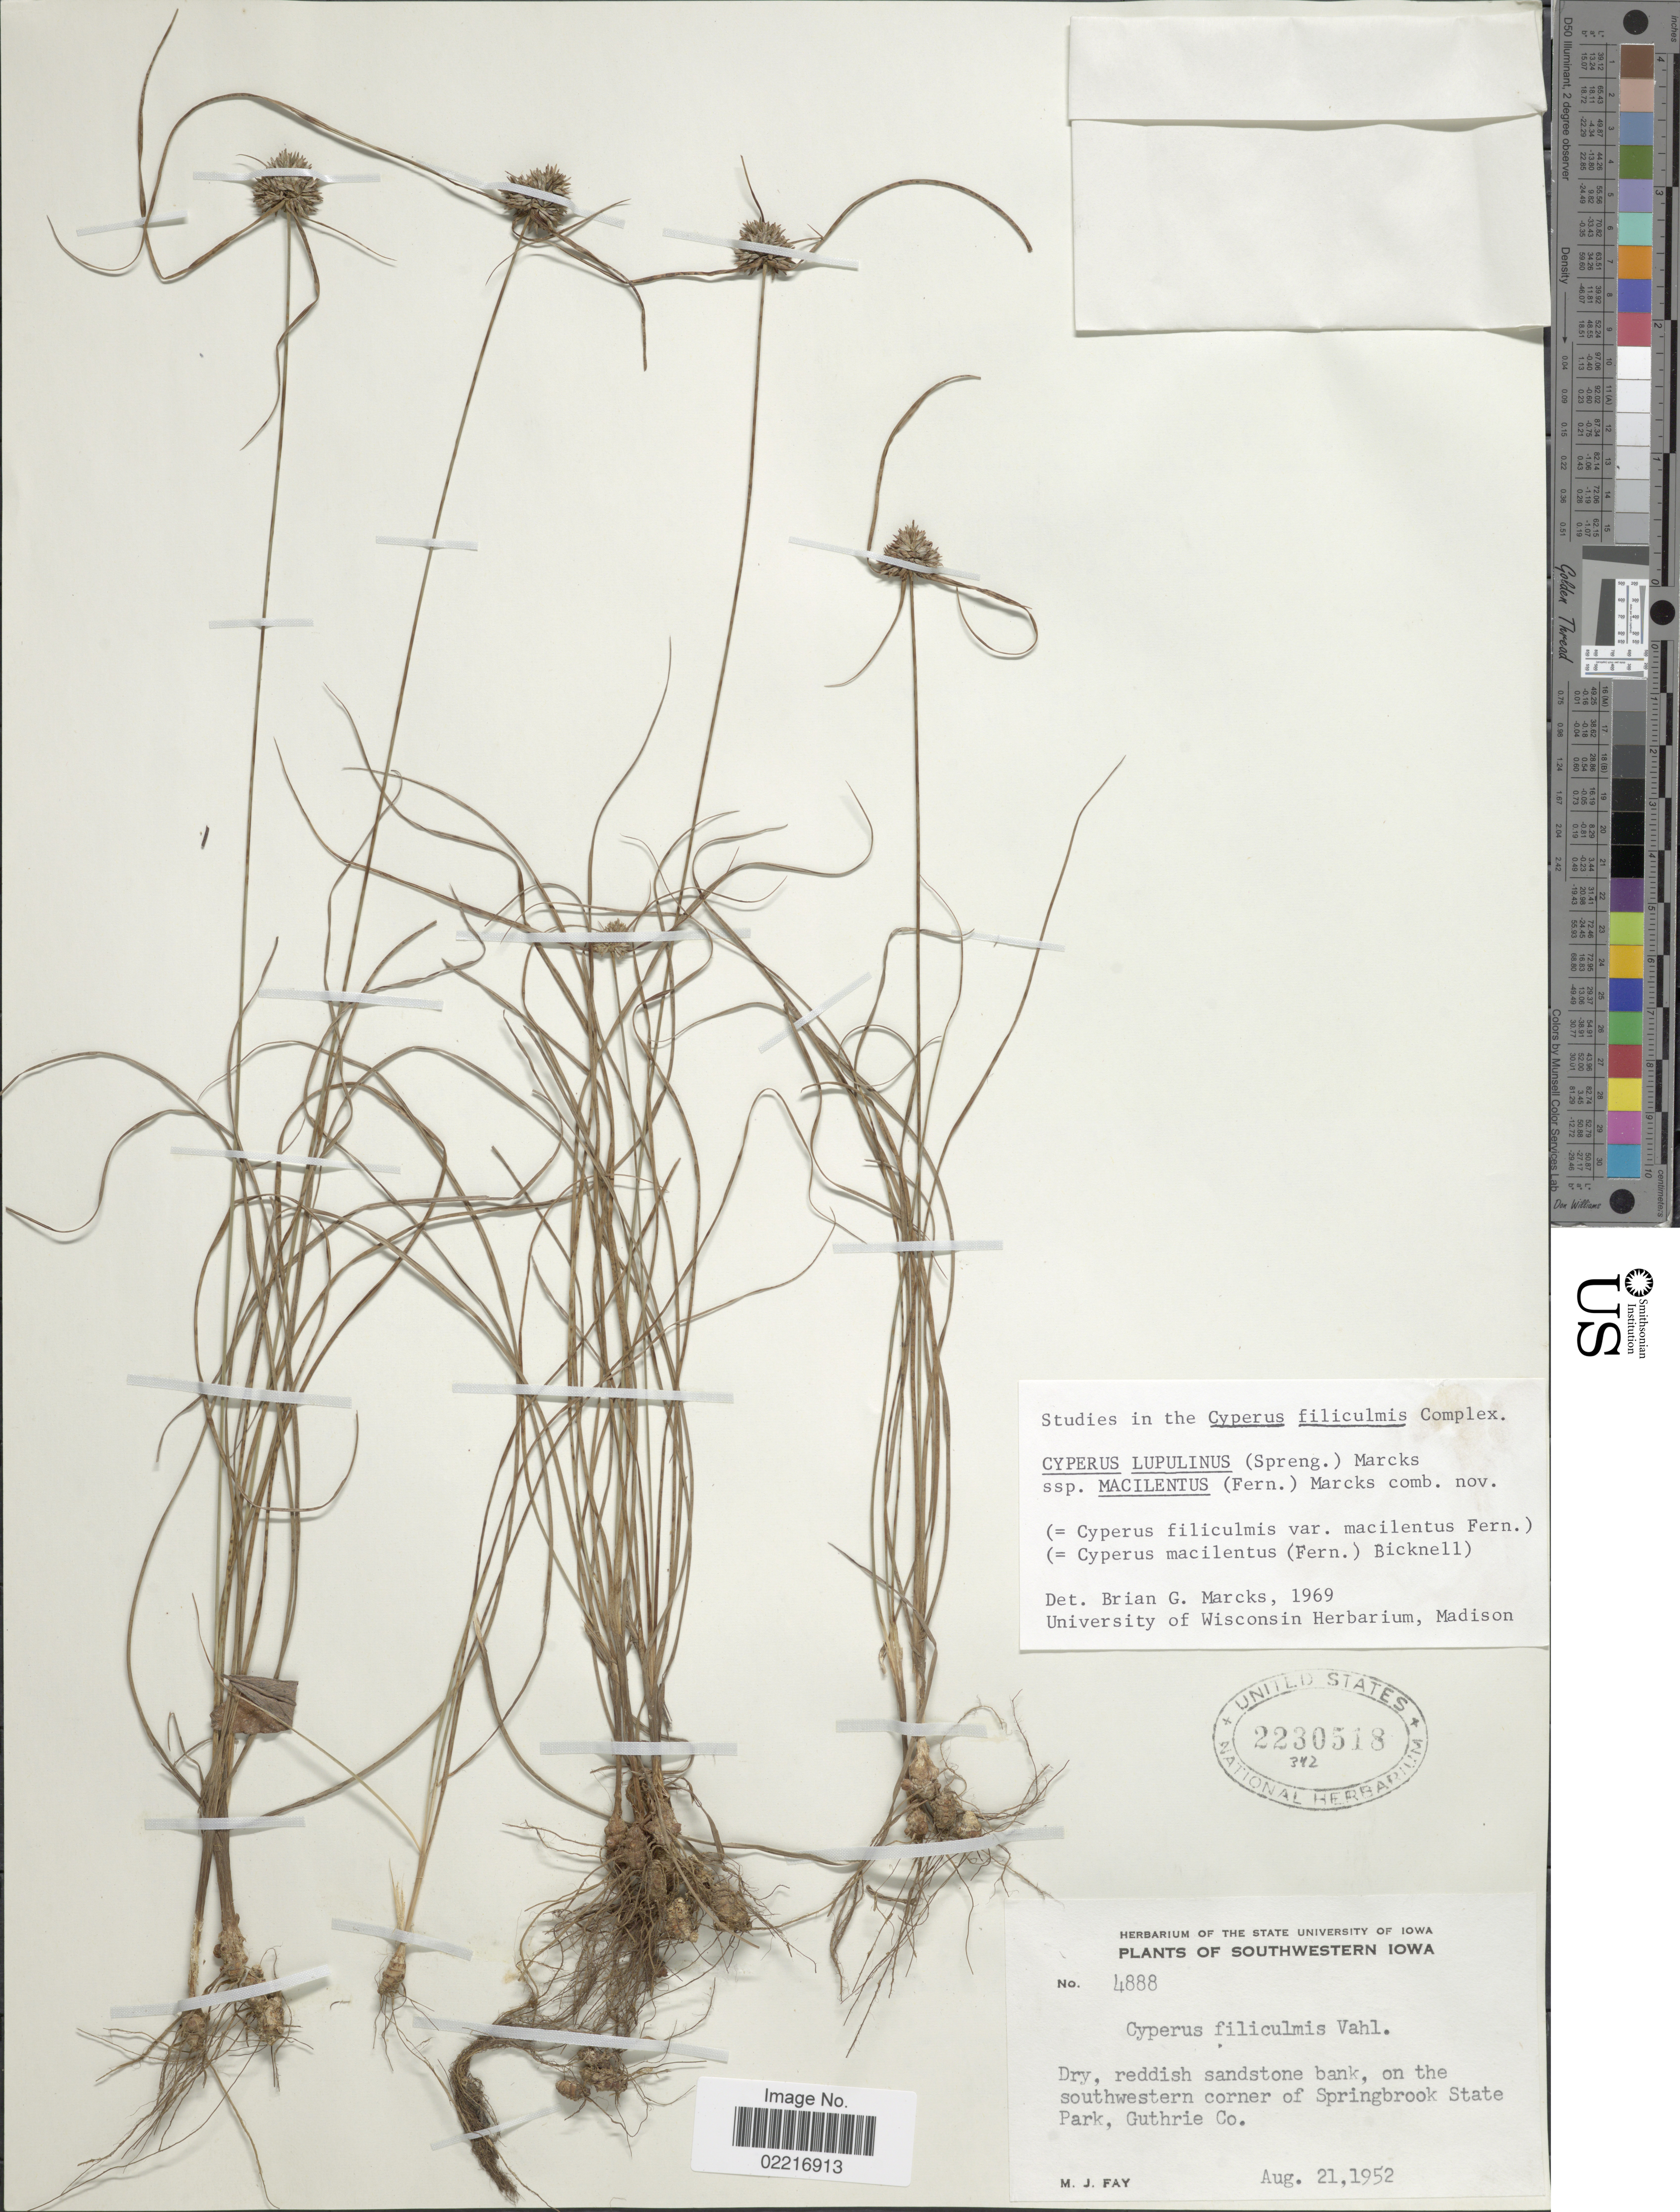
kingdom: Plantae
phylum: Tracheophyta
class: Liliopsida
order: Poales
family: Cyperaceae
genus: Cyperus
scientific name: Cyperus lupulinus subsp. macilentus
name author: (Fernald) Marcks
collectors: M. Fay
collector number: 4888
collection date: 1952-08-21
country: United States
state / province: Iowa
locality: On the southwestern corner of Springbrook State Park, Guthrie Co.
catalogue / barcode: US 2230518